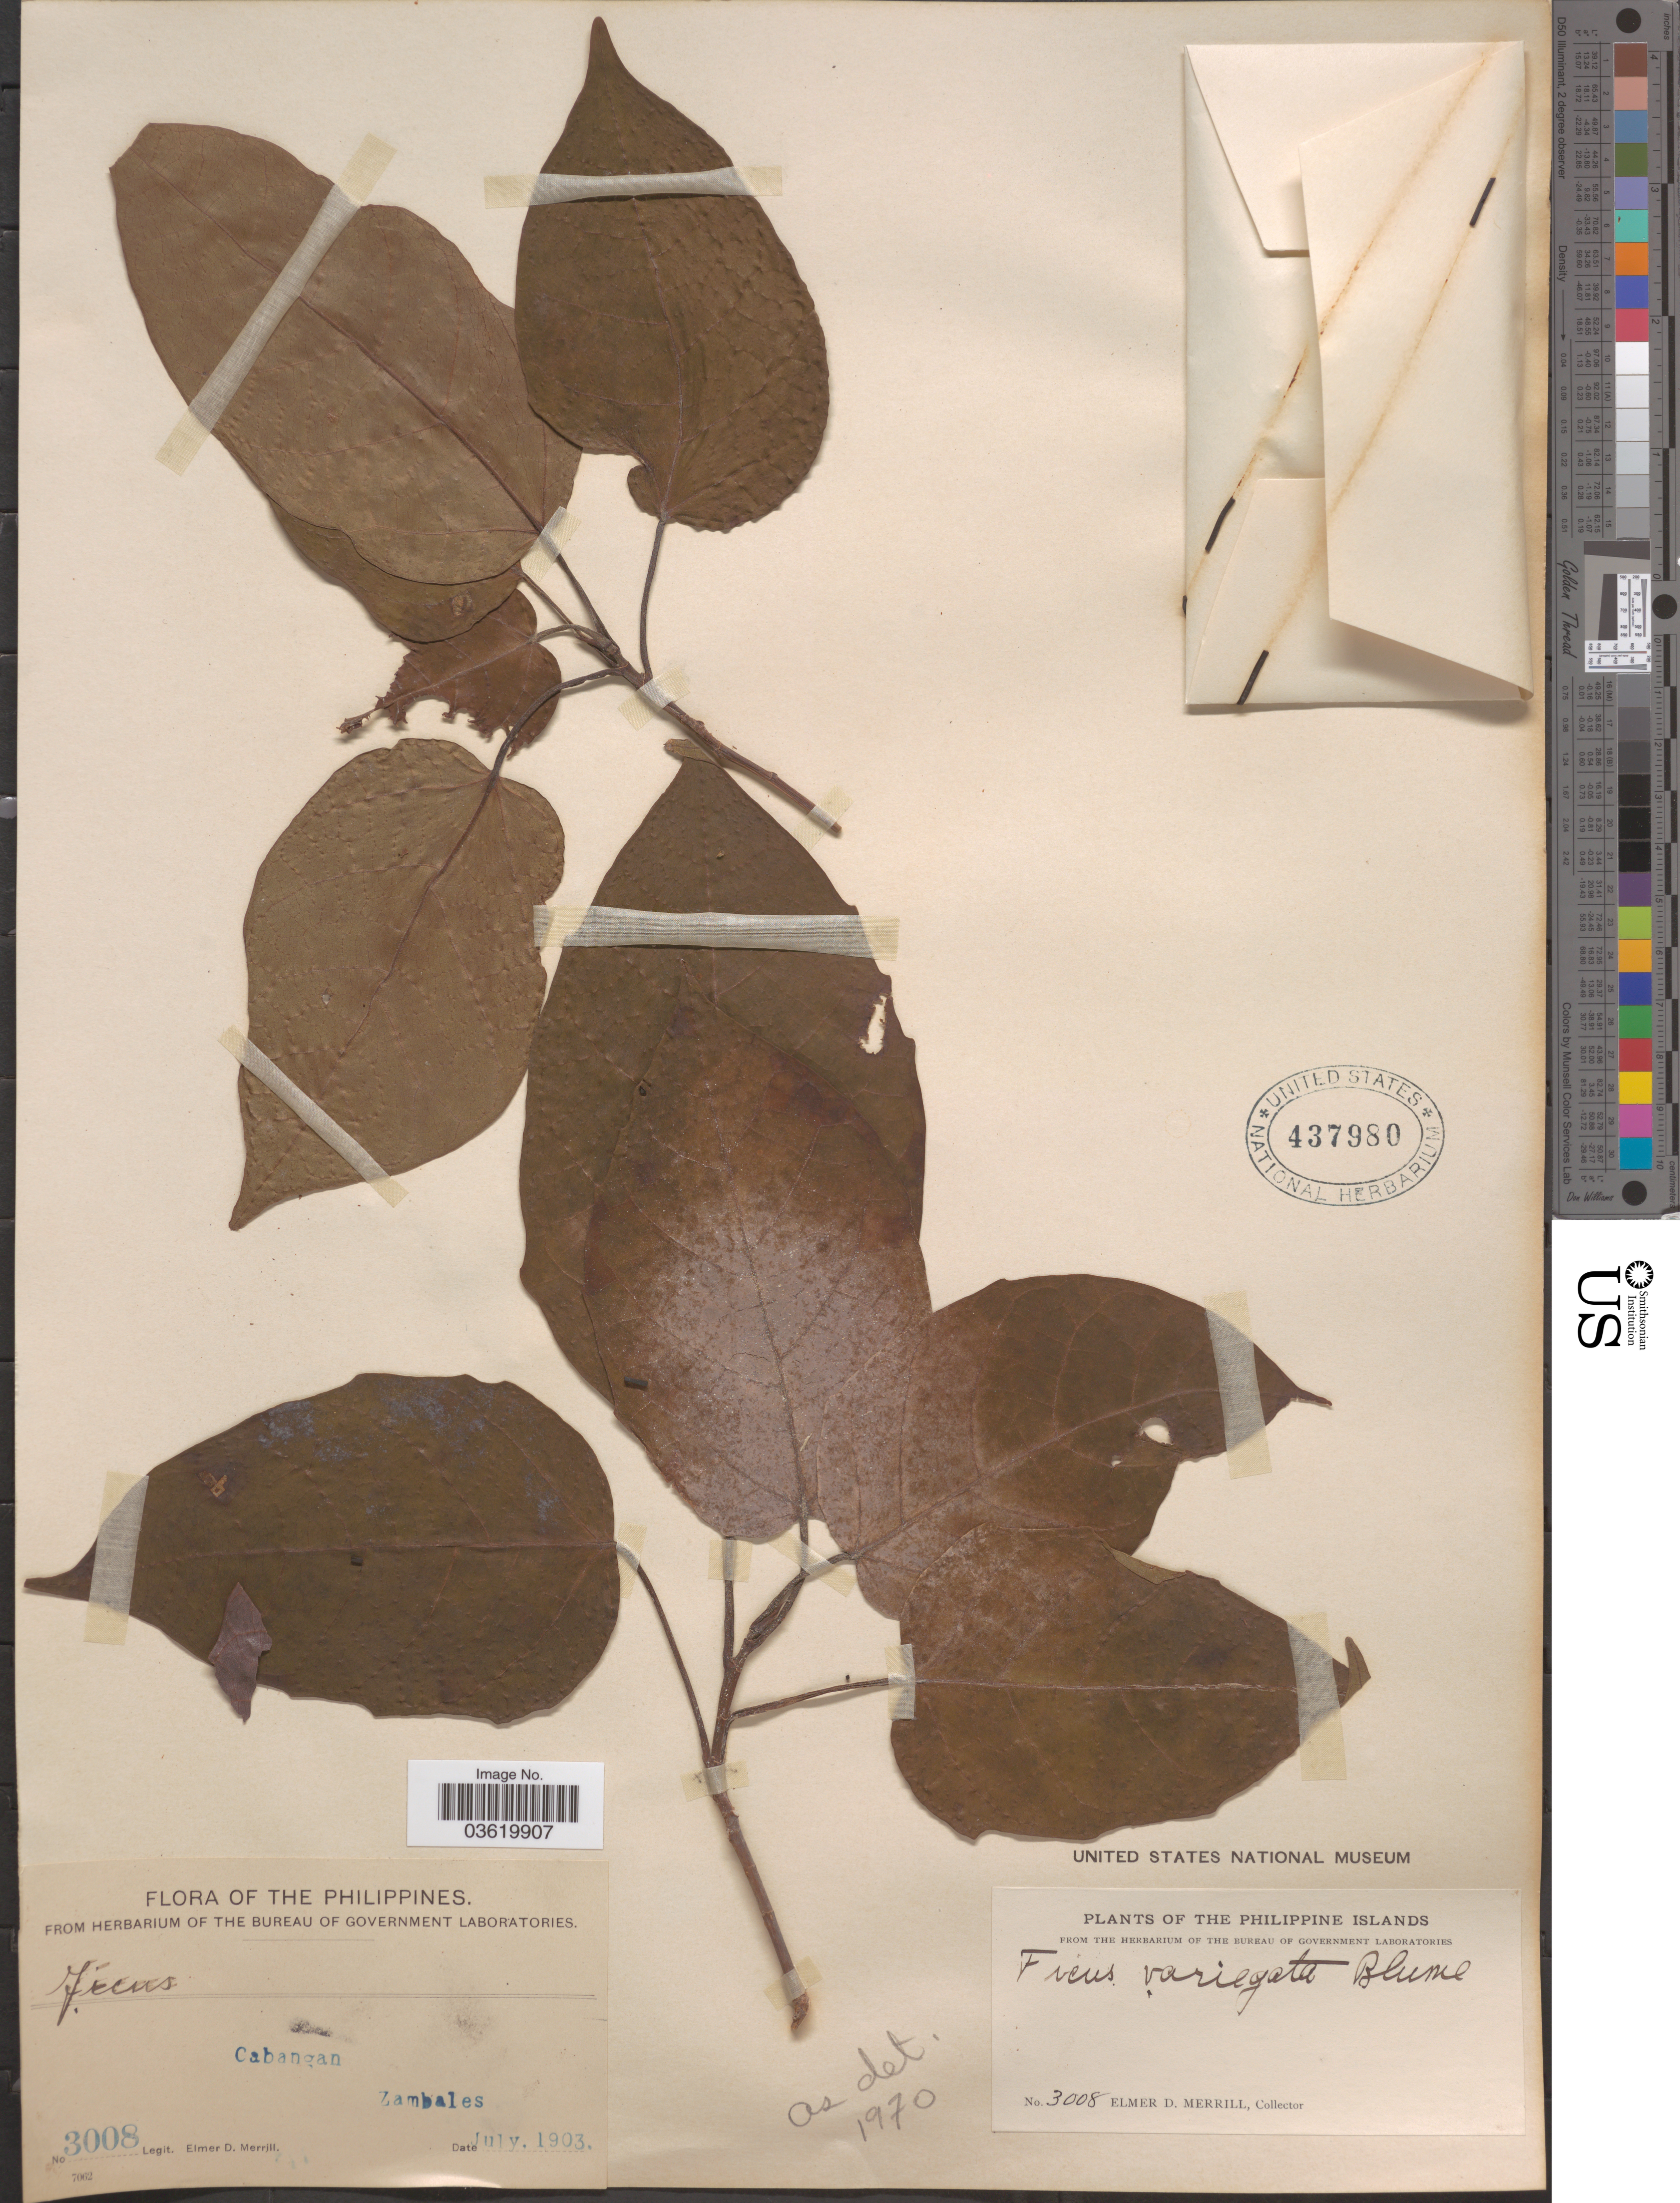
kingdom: Plantae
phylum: Tracheophyta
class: Magnoliopsida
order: Rosales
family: Moraceae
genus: Ficus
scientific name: Ficus variegata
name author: Blume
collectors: E. D. Merrill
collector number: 3008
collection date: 1903-07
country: Philippines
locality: Philippine Islands. Cabangan. Zambales.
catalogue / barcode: US 437980